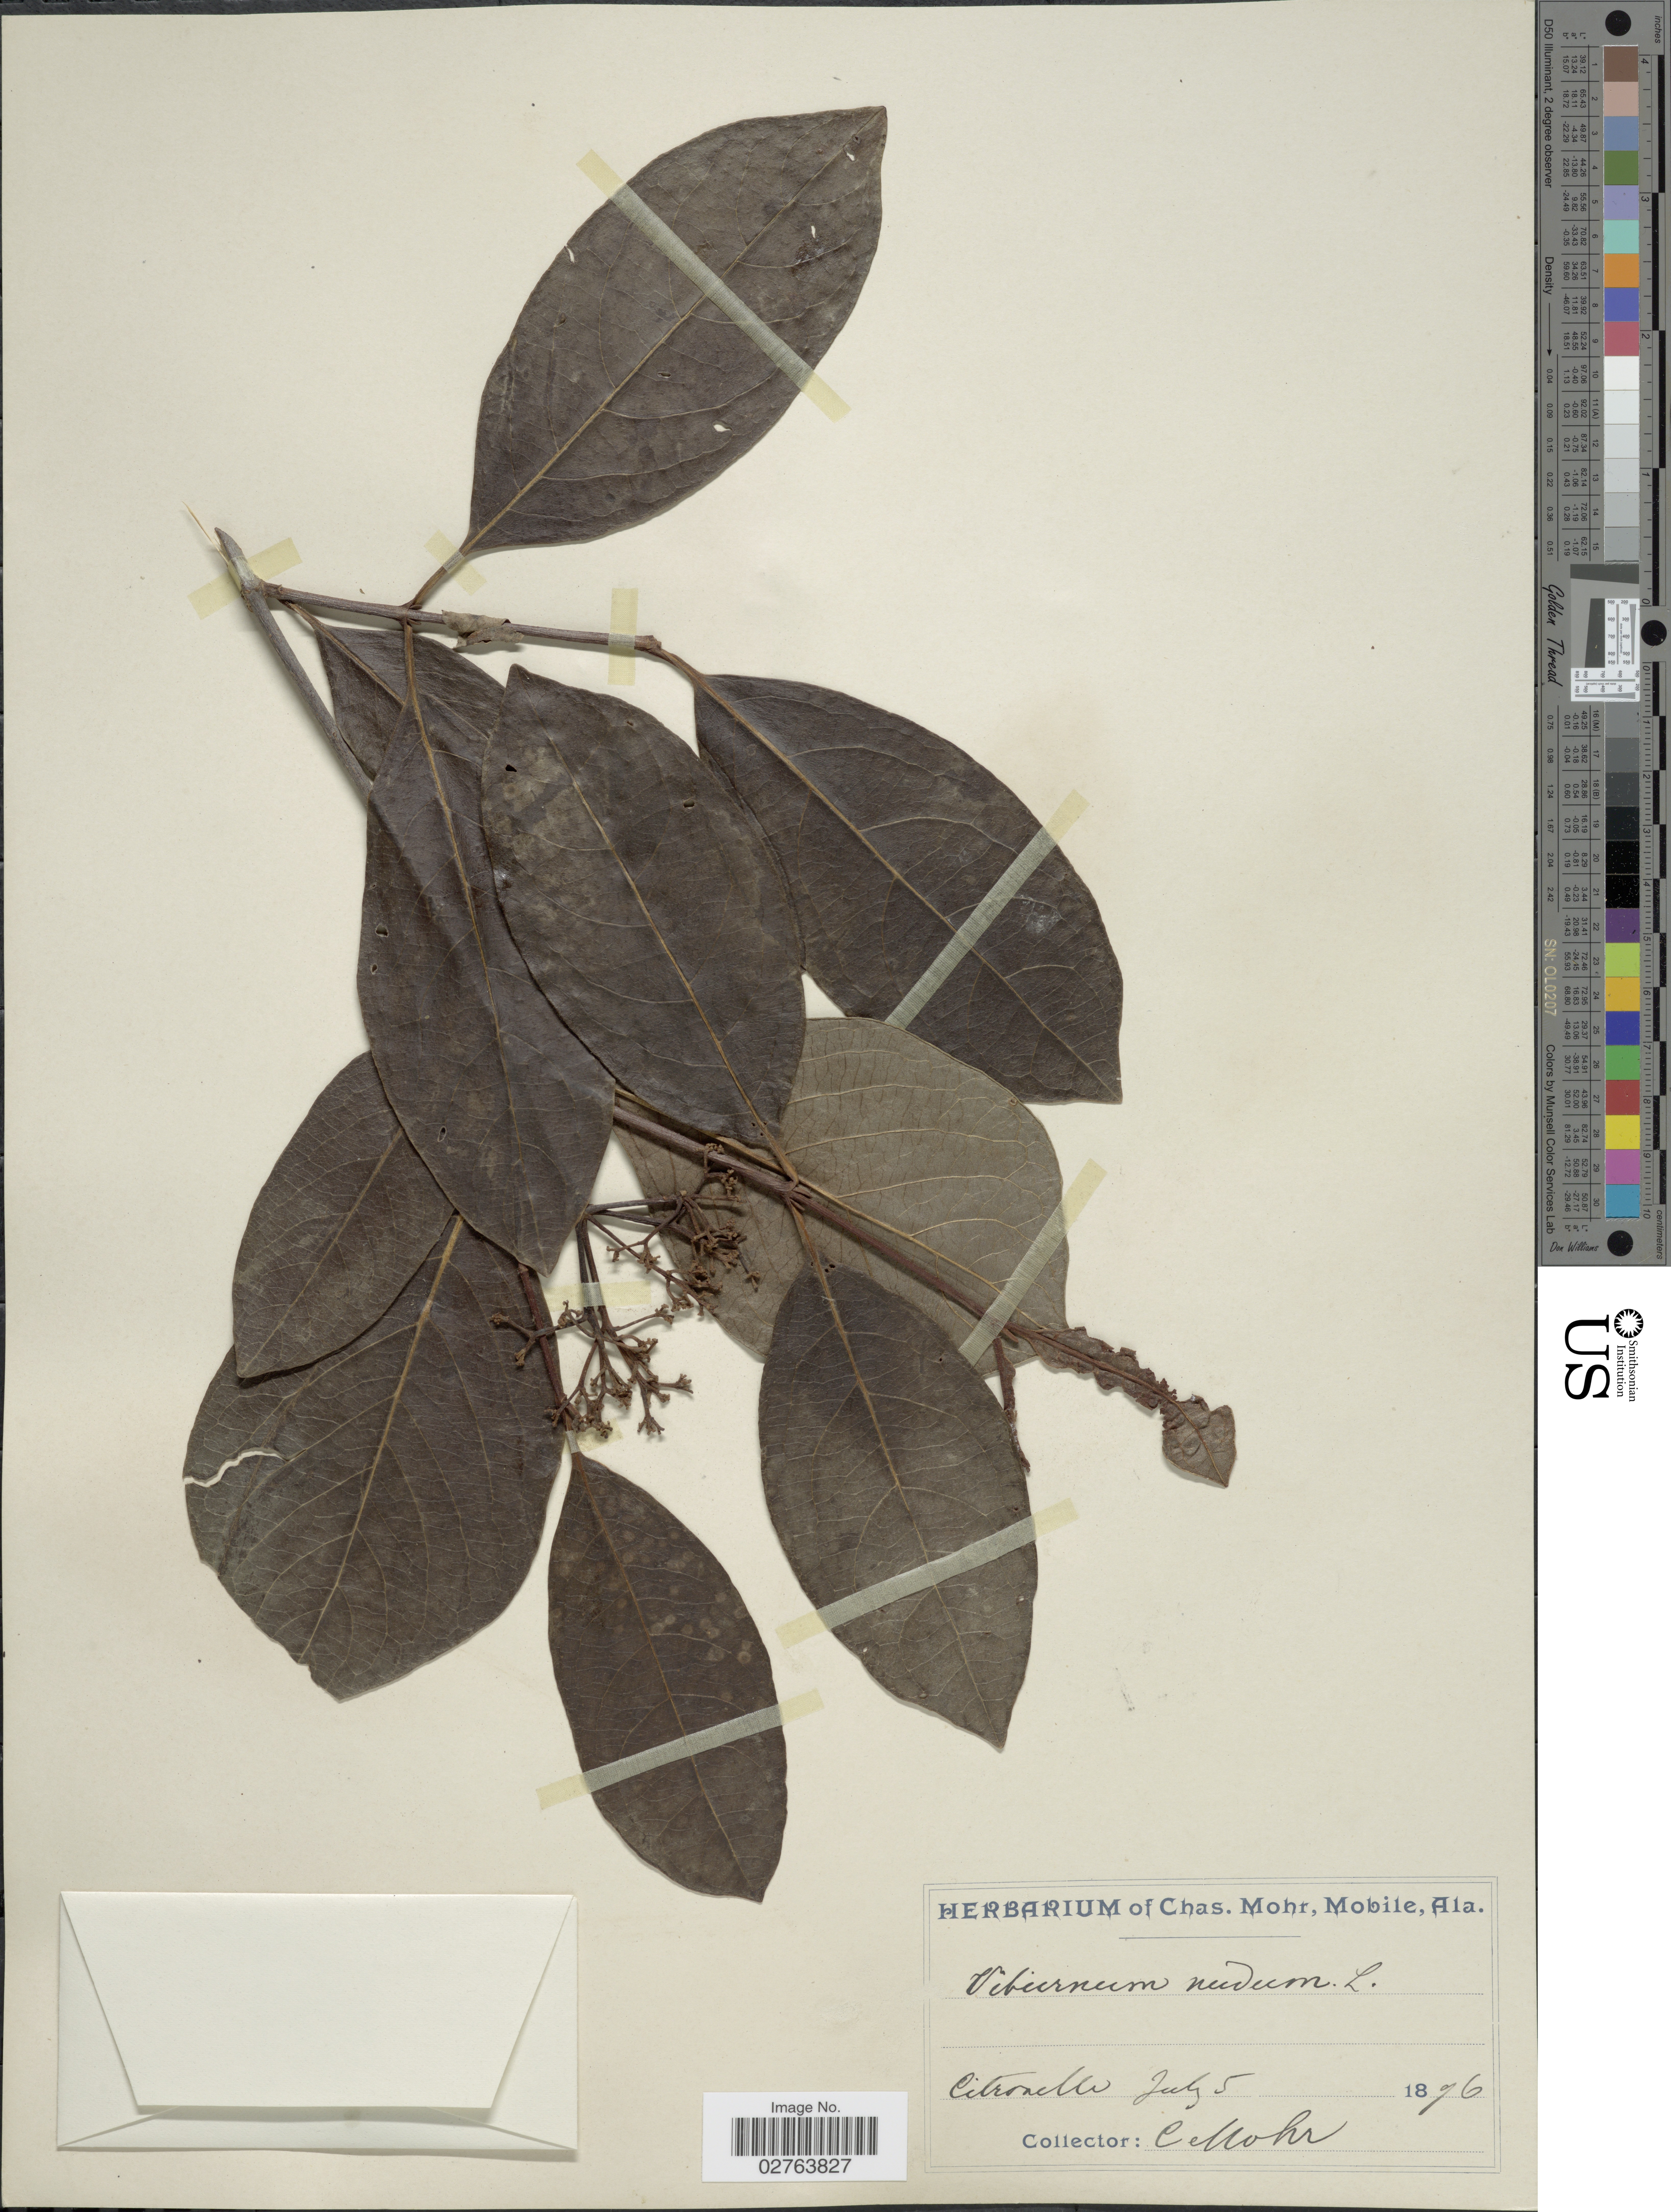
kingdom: Plantae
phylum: Tracheophyta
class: Magnoliopsida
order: Dipsacales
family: Viburnaceae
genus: Viburnum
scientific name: Viburnum nudum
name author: L.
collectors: C. T. Mohr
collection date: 1876-07-05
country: United States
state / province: Alabama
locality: Citronelle